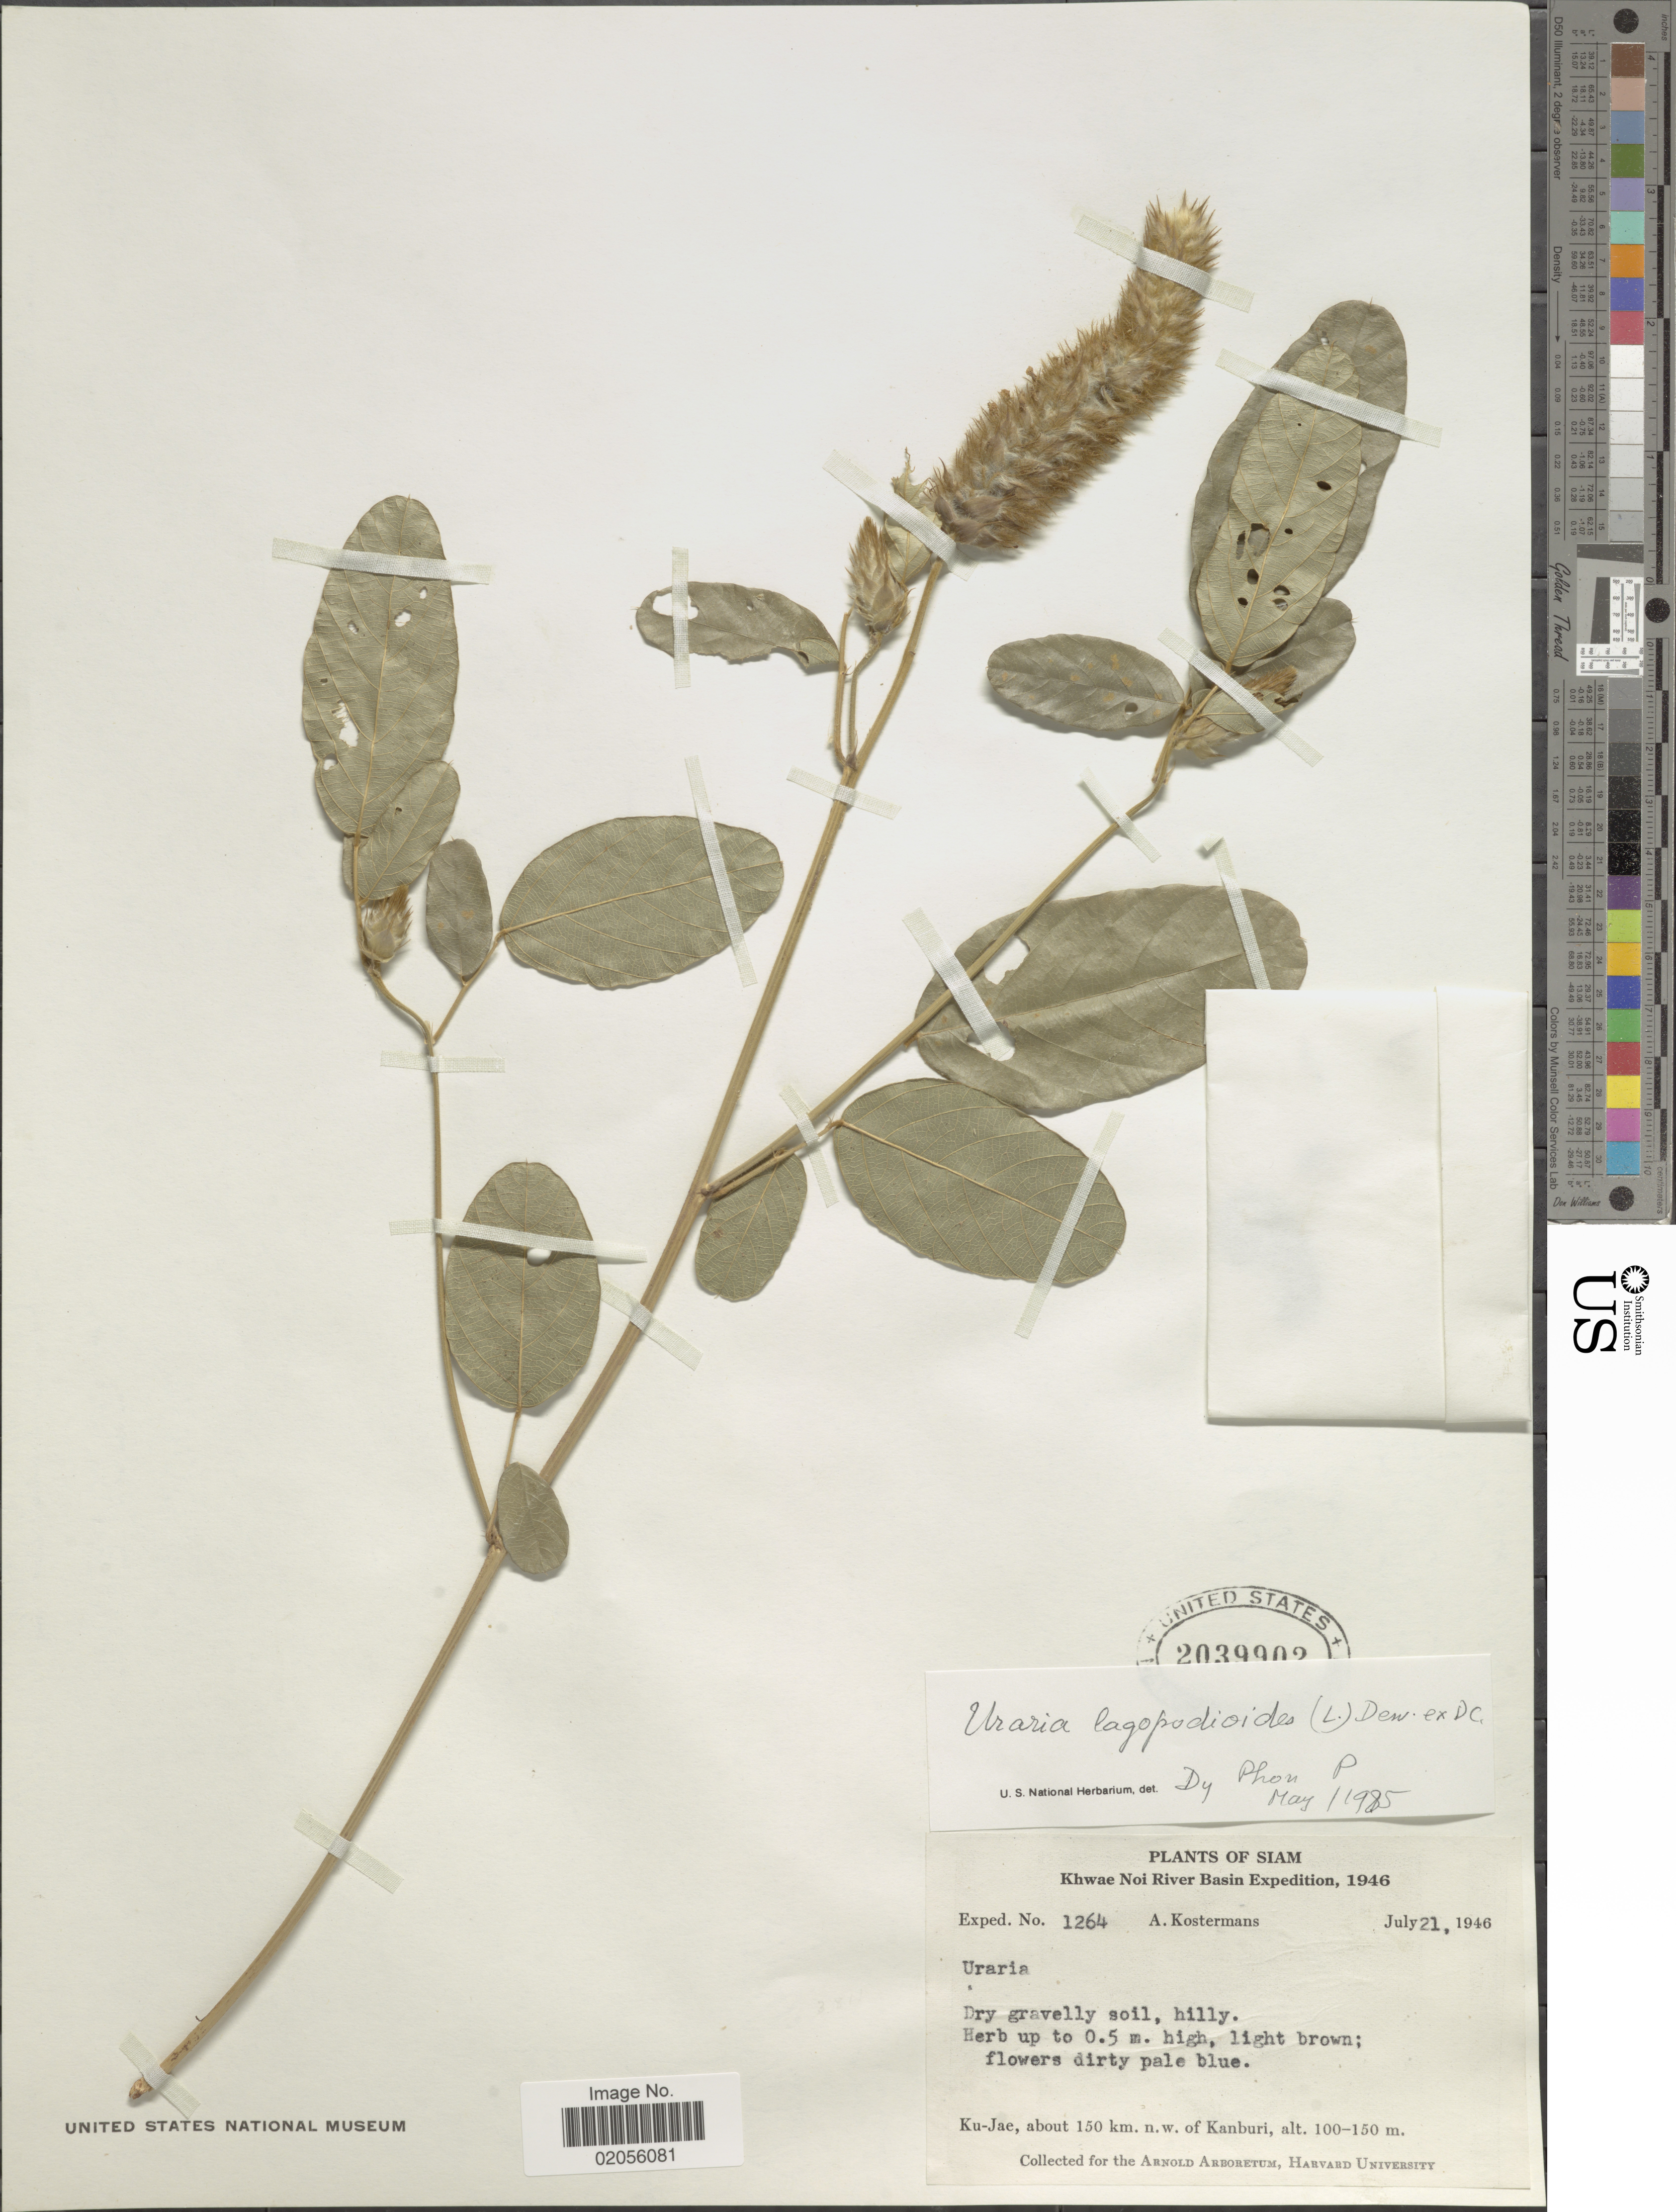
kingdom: Plantae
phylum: Tracheophyta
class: Magnoliopsida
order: Fabales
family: Fabaceae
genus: Uraria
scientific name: Uraria lagopodioides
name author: (L.) Desv. ex DC.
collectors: A. J. G. Kostermans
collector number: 1264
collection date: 1946-07-21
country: Thailand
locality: Siam. Khwae Noi River Basin. Ku-Jae, about 150 km. n. w. of Kanburi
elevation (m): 100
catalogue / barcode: US 2039902